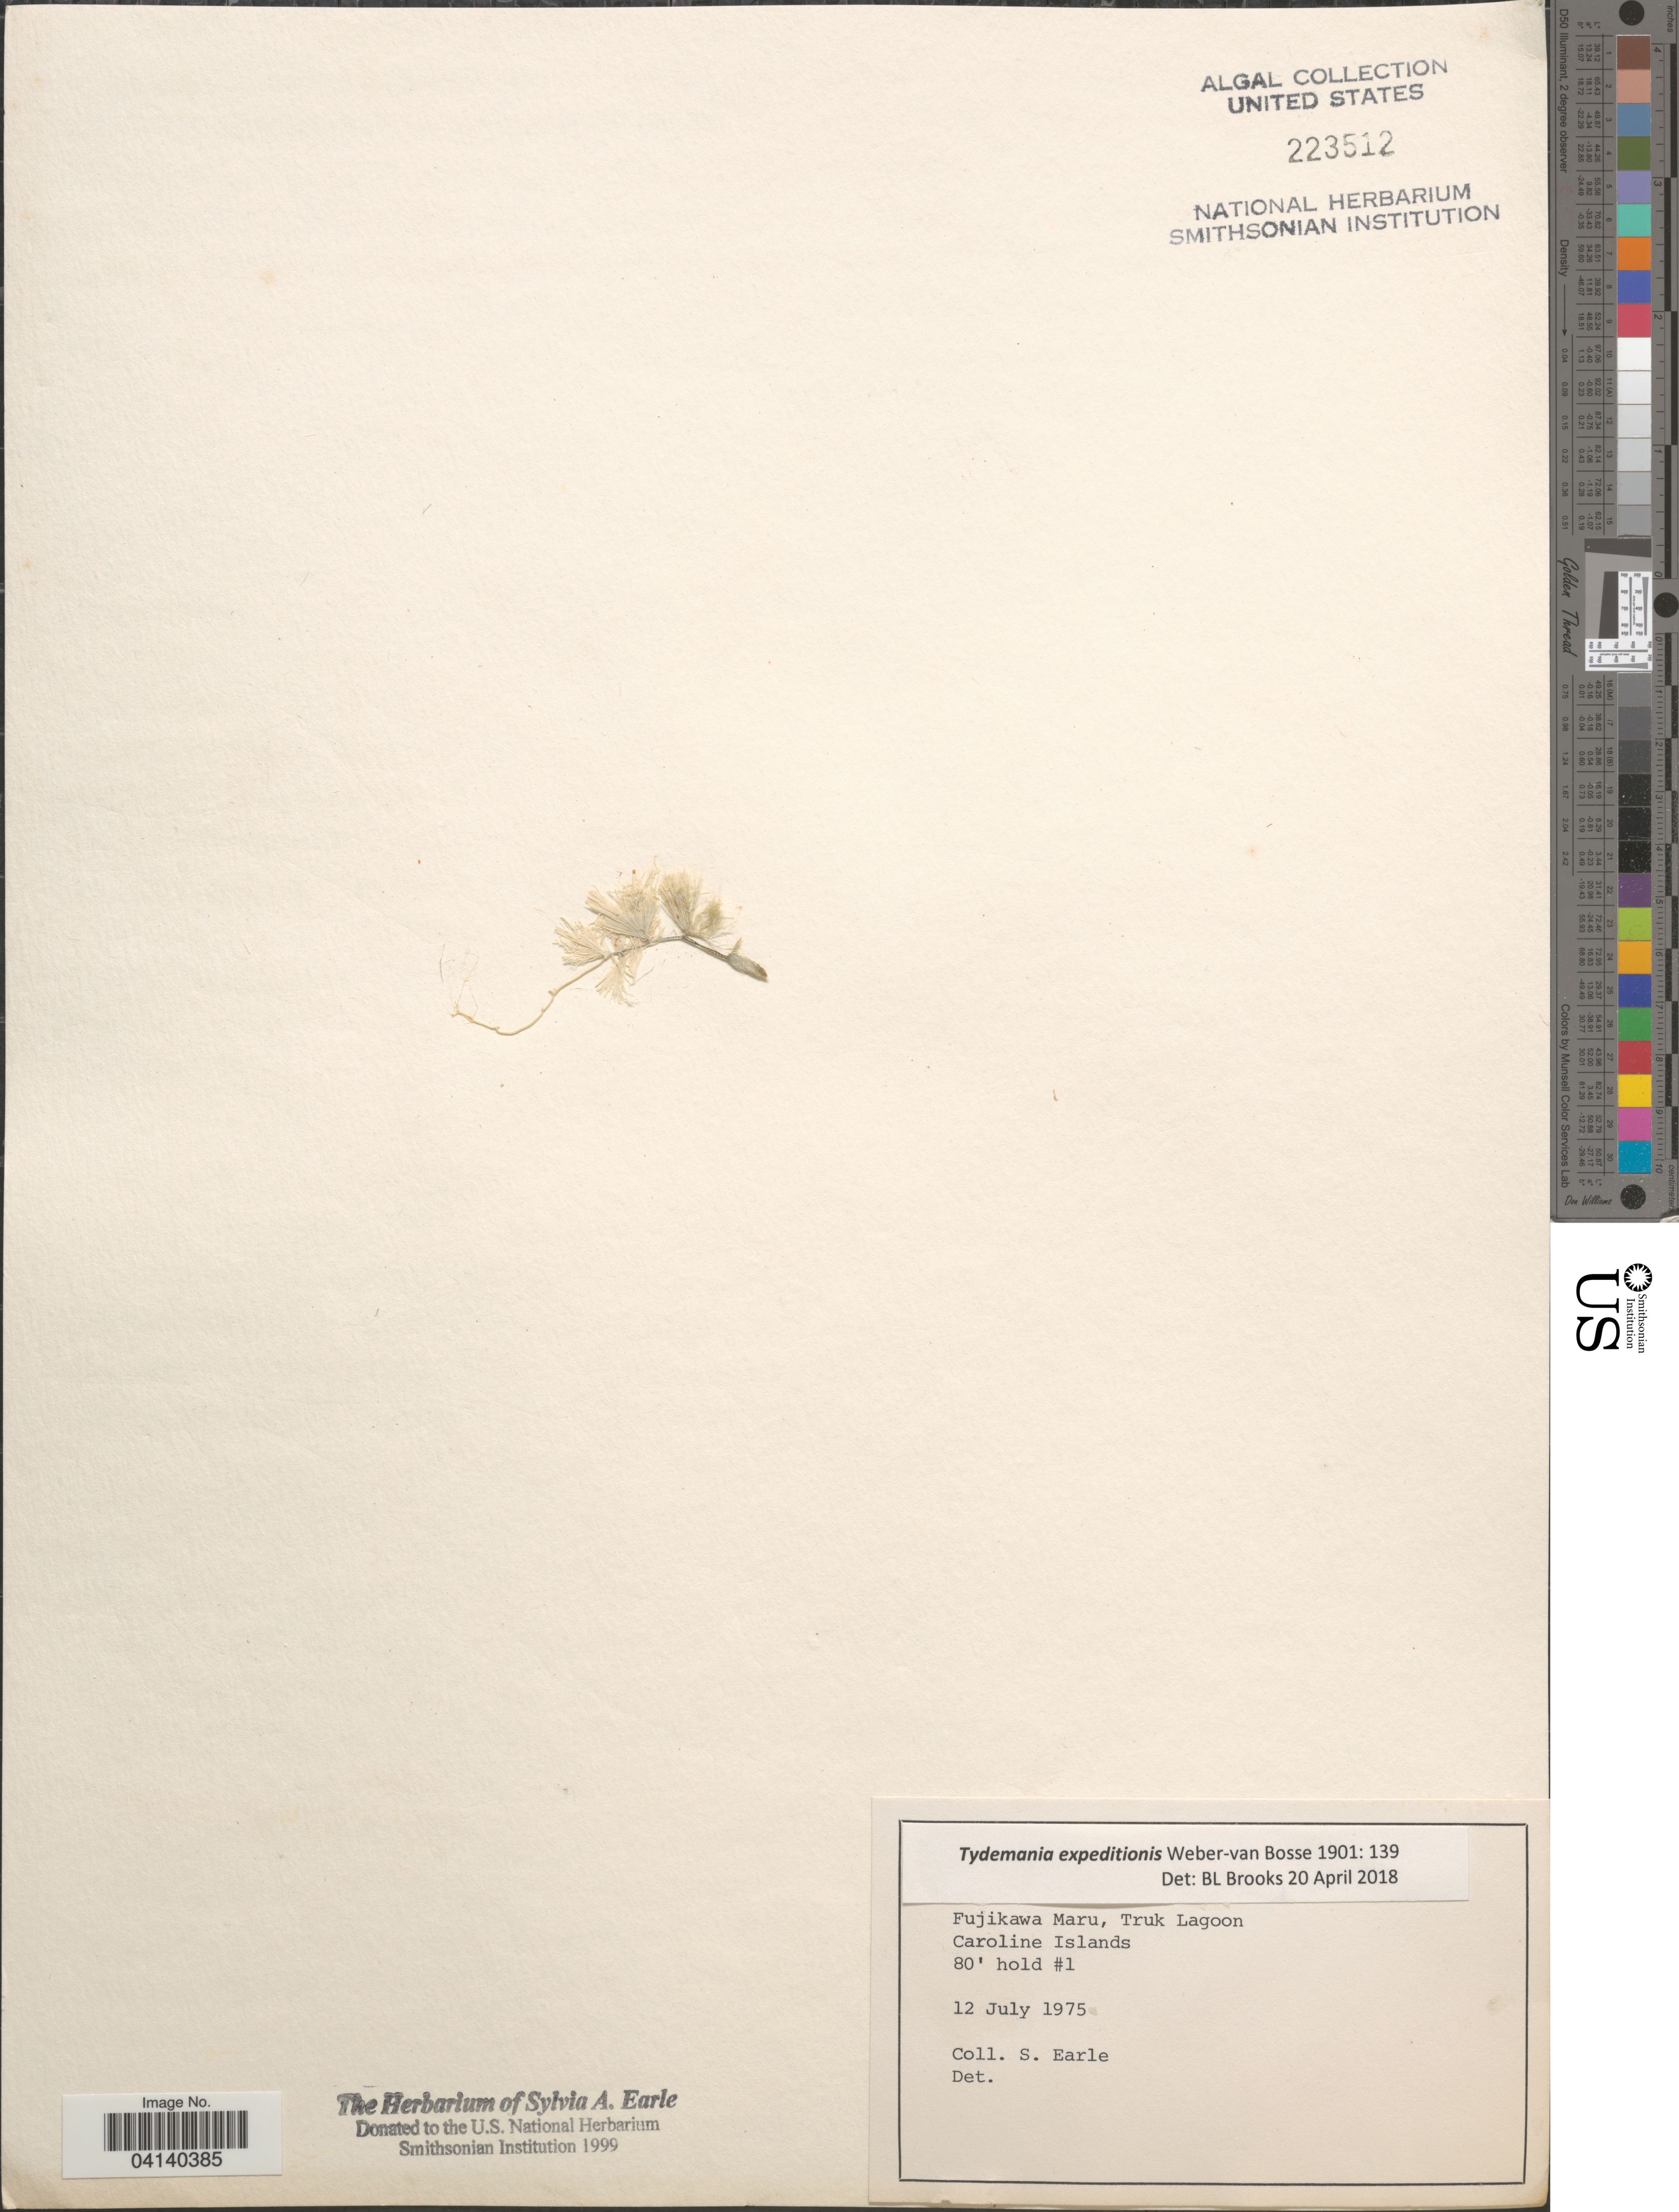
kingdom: Plantae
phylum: Chlorophyta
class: Ulvophyceae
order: Bryopsidales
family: Udoteaceae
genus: Tydemania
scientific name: Tydemania expeditionis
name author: Weber Bosse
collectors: S. A. Earle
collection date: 1975-07-12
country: Micronesia, Federated States of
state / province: Truk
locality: Fujikawa Maru, Truk Lagoon. Caroline Islands.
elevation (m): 24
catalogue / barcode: US 223512